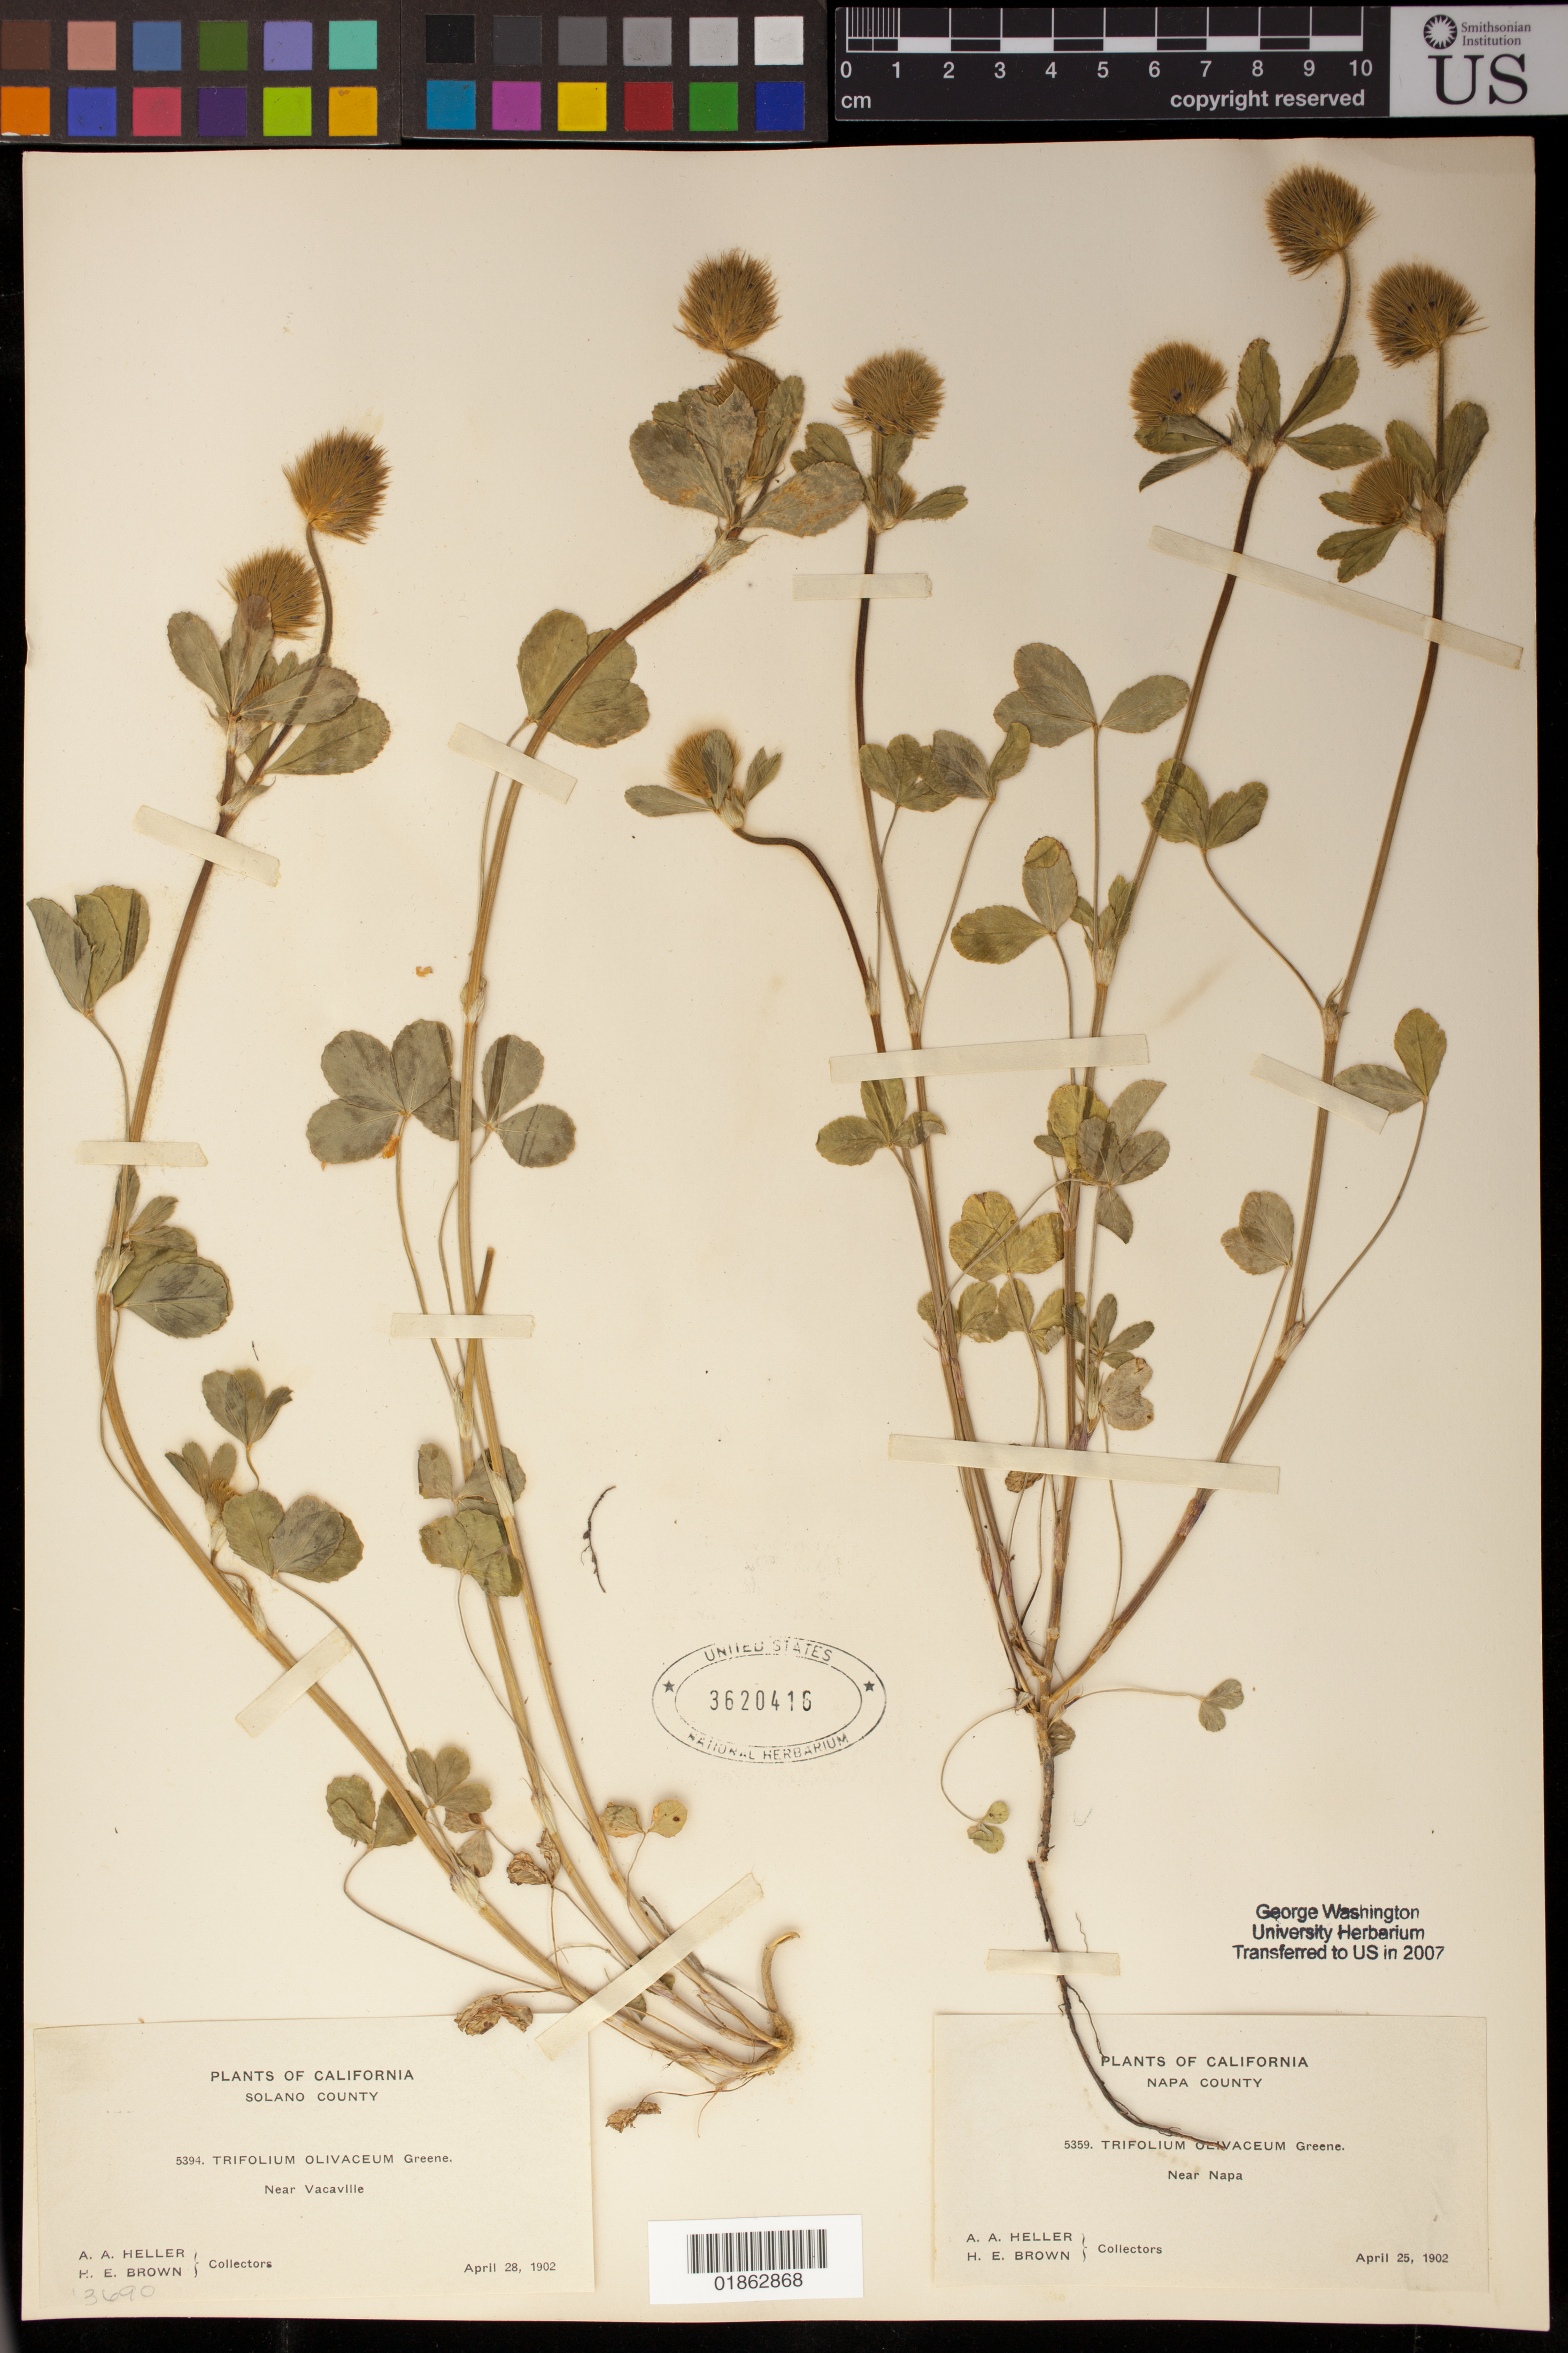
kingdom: Plantae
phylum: Tracheophyta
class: Magnoliopsida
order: Fabales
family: Fabaceae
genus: Trifolium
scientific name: Trifolium olivaceum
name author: Greene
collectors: A. A. Heller & H. E. Brown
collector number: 5359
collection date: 1902-04-25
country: United States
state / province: California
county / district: Napa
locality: Napa County. Near Napa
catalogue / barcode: US 3620416